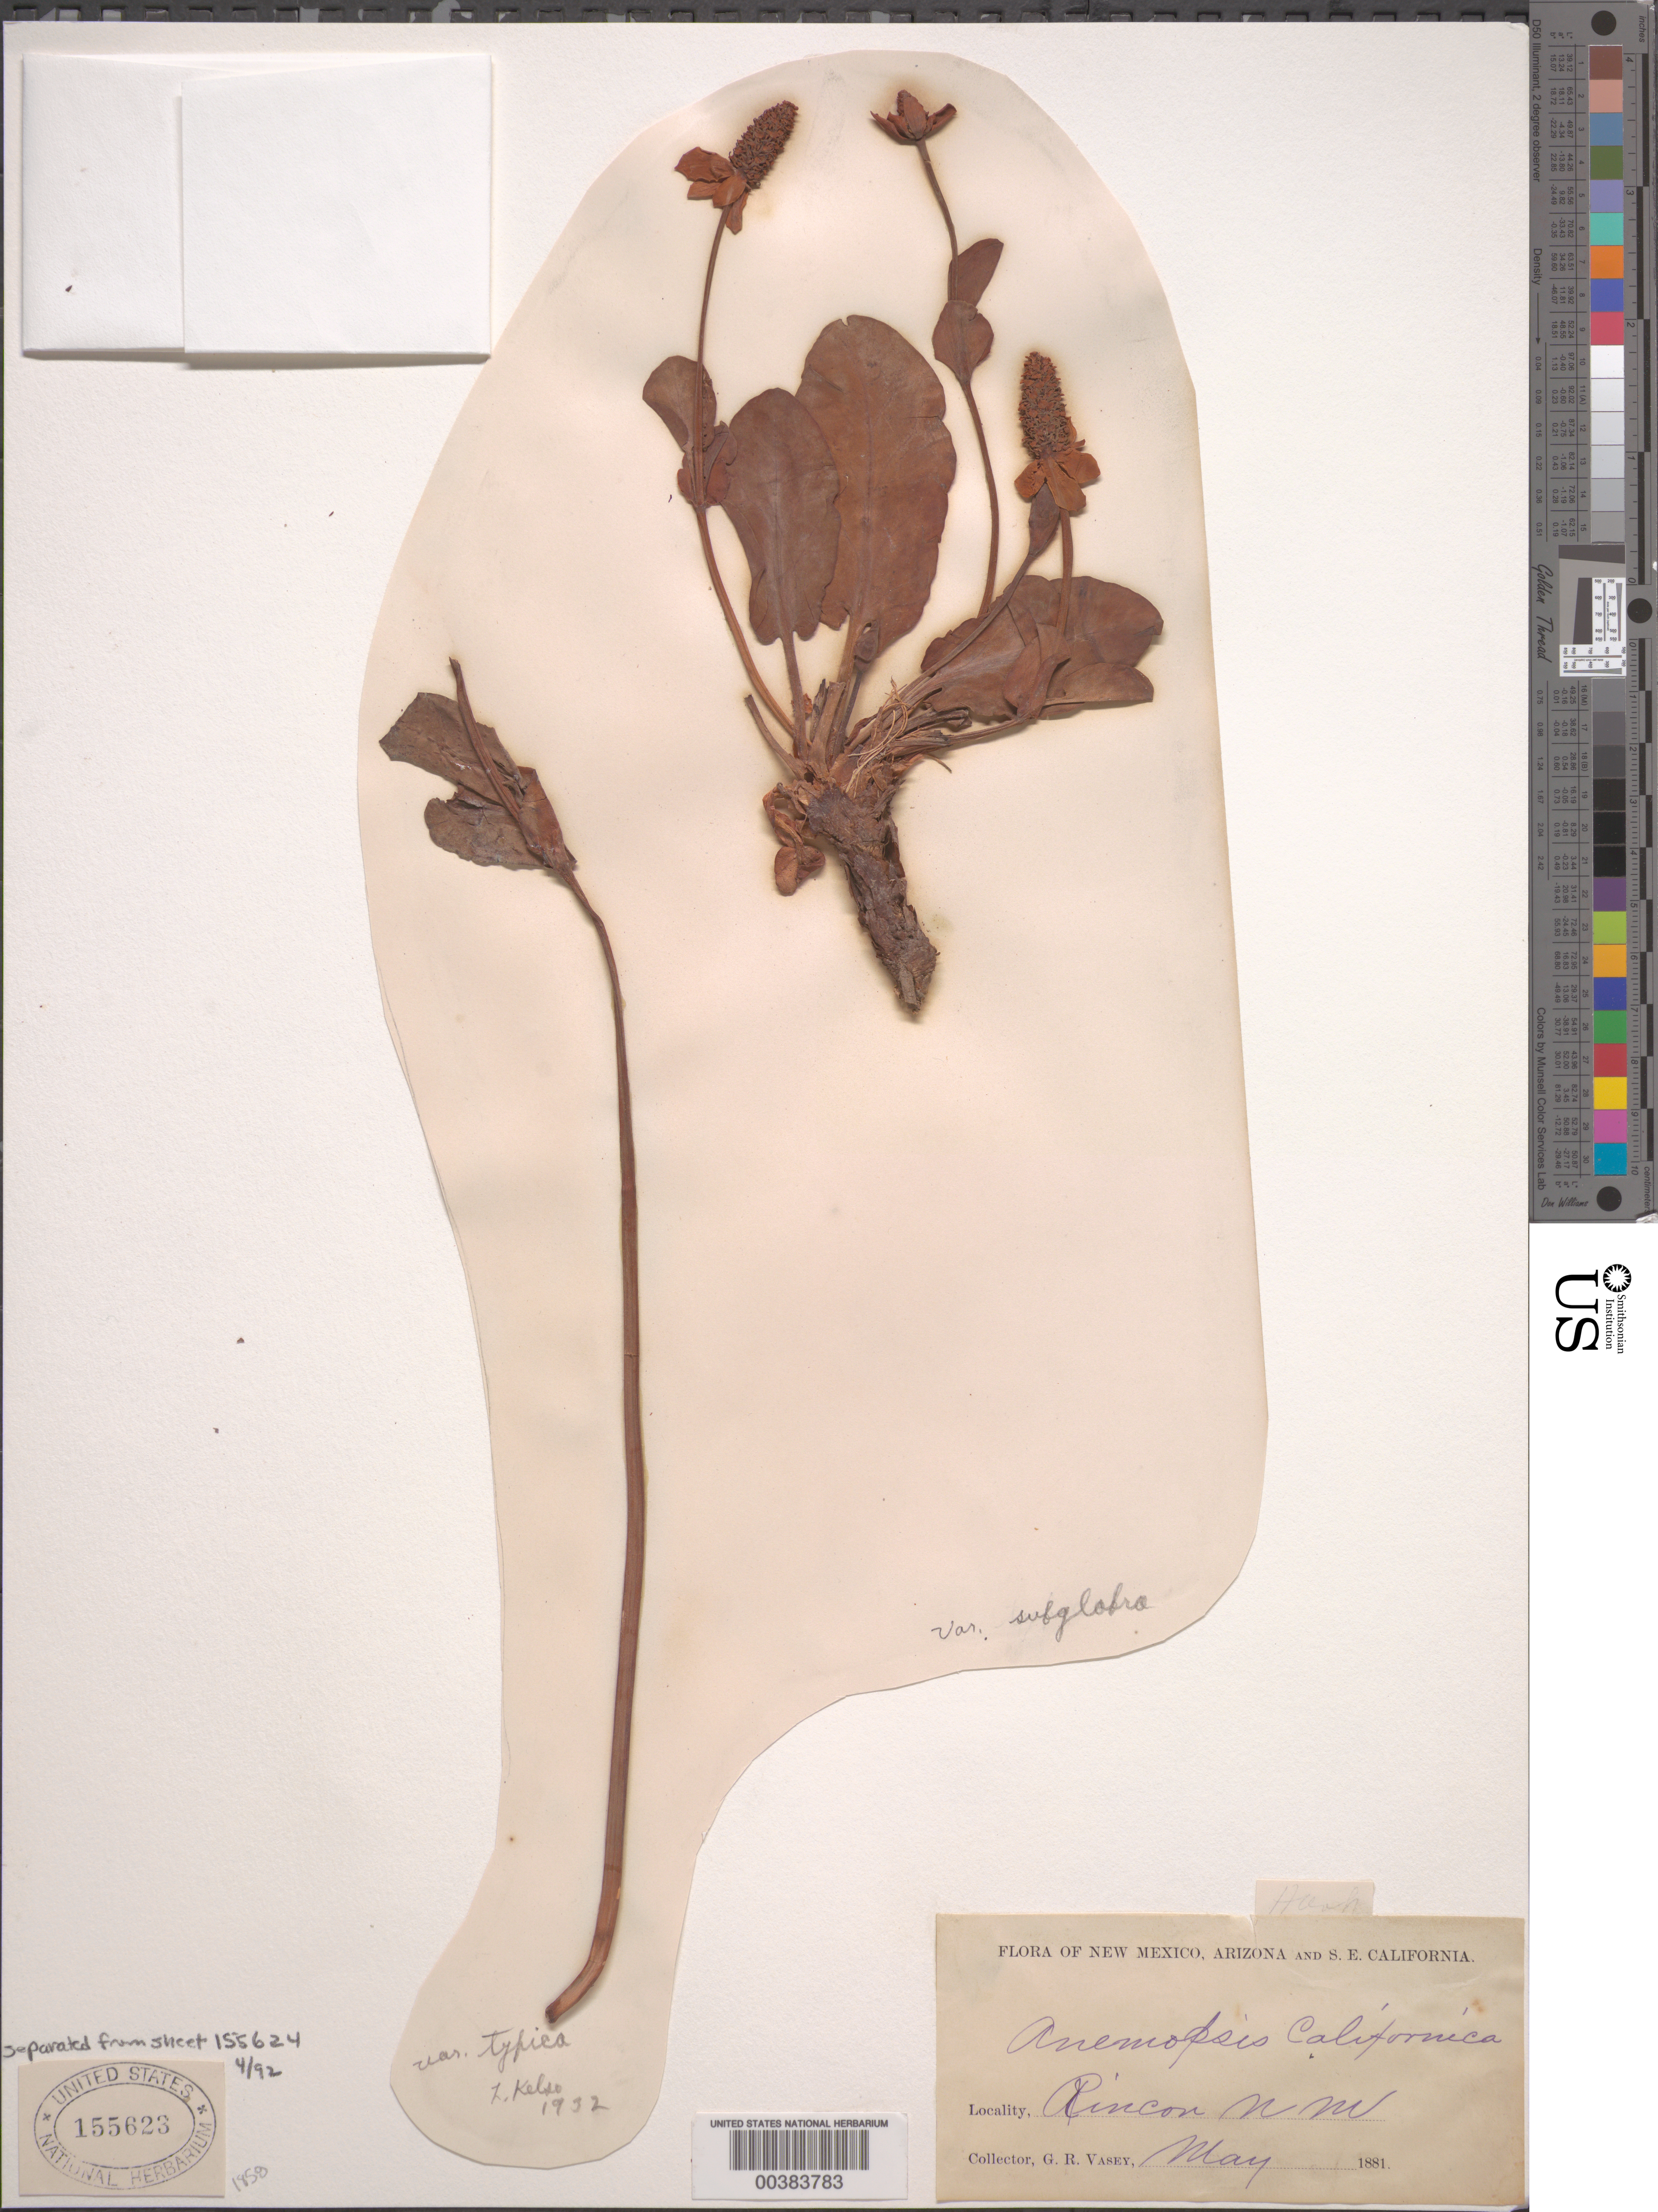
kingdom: Plantae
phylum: Tracheophyta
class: Magnoliopsida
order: Piperales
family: Saururaceae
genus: Anemopsis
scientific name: Anemopsis californica var. subglabra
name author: Kelso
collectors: G. R. Vasey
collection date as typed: May 1881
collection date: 1881-05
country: United States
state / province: New Mexico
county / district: Dona Ana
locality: Rincon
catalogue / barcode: US 155623